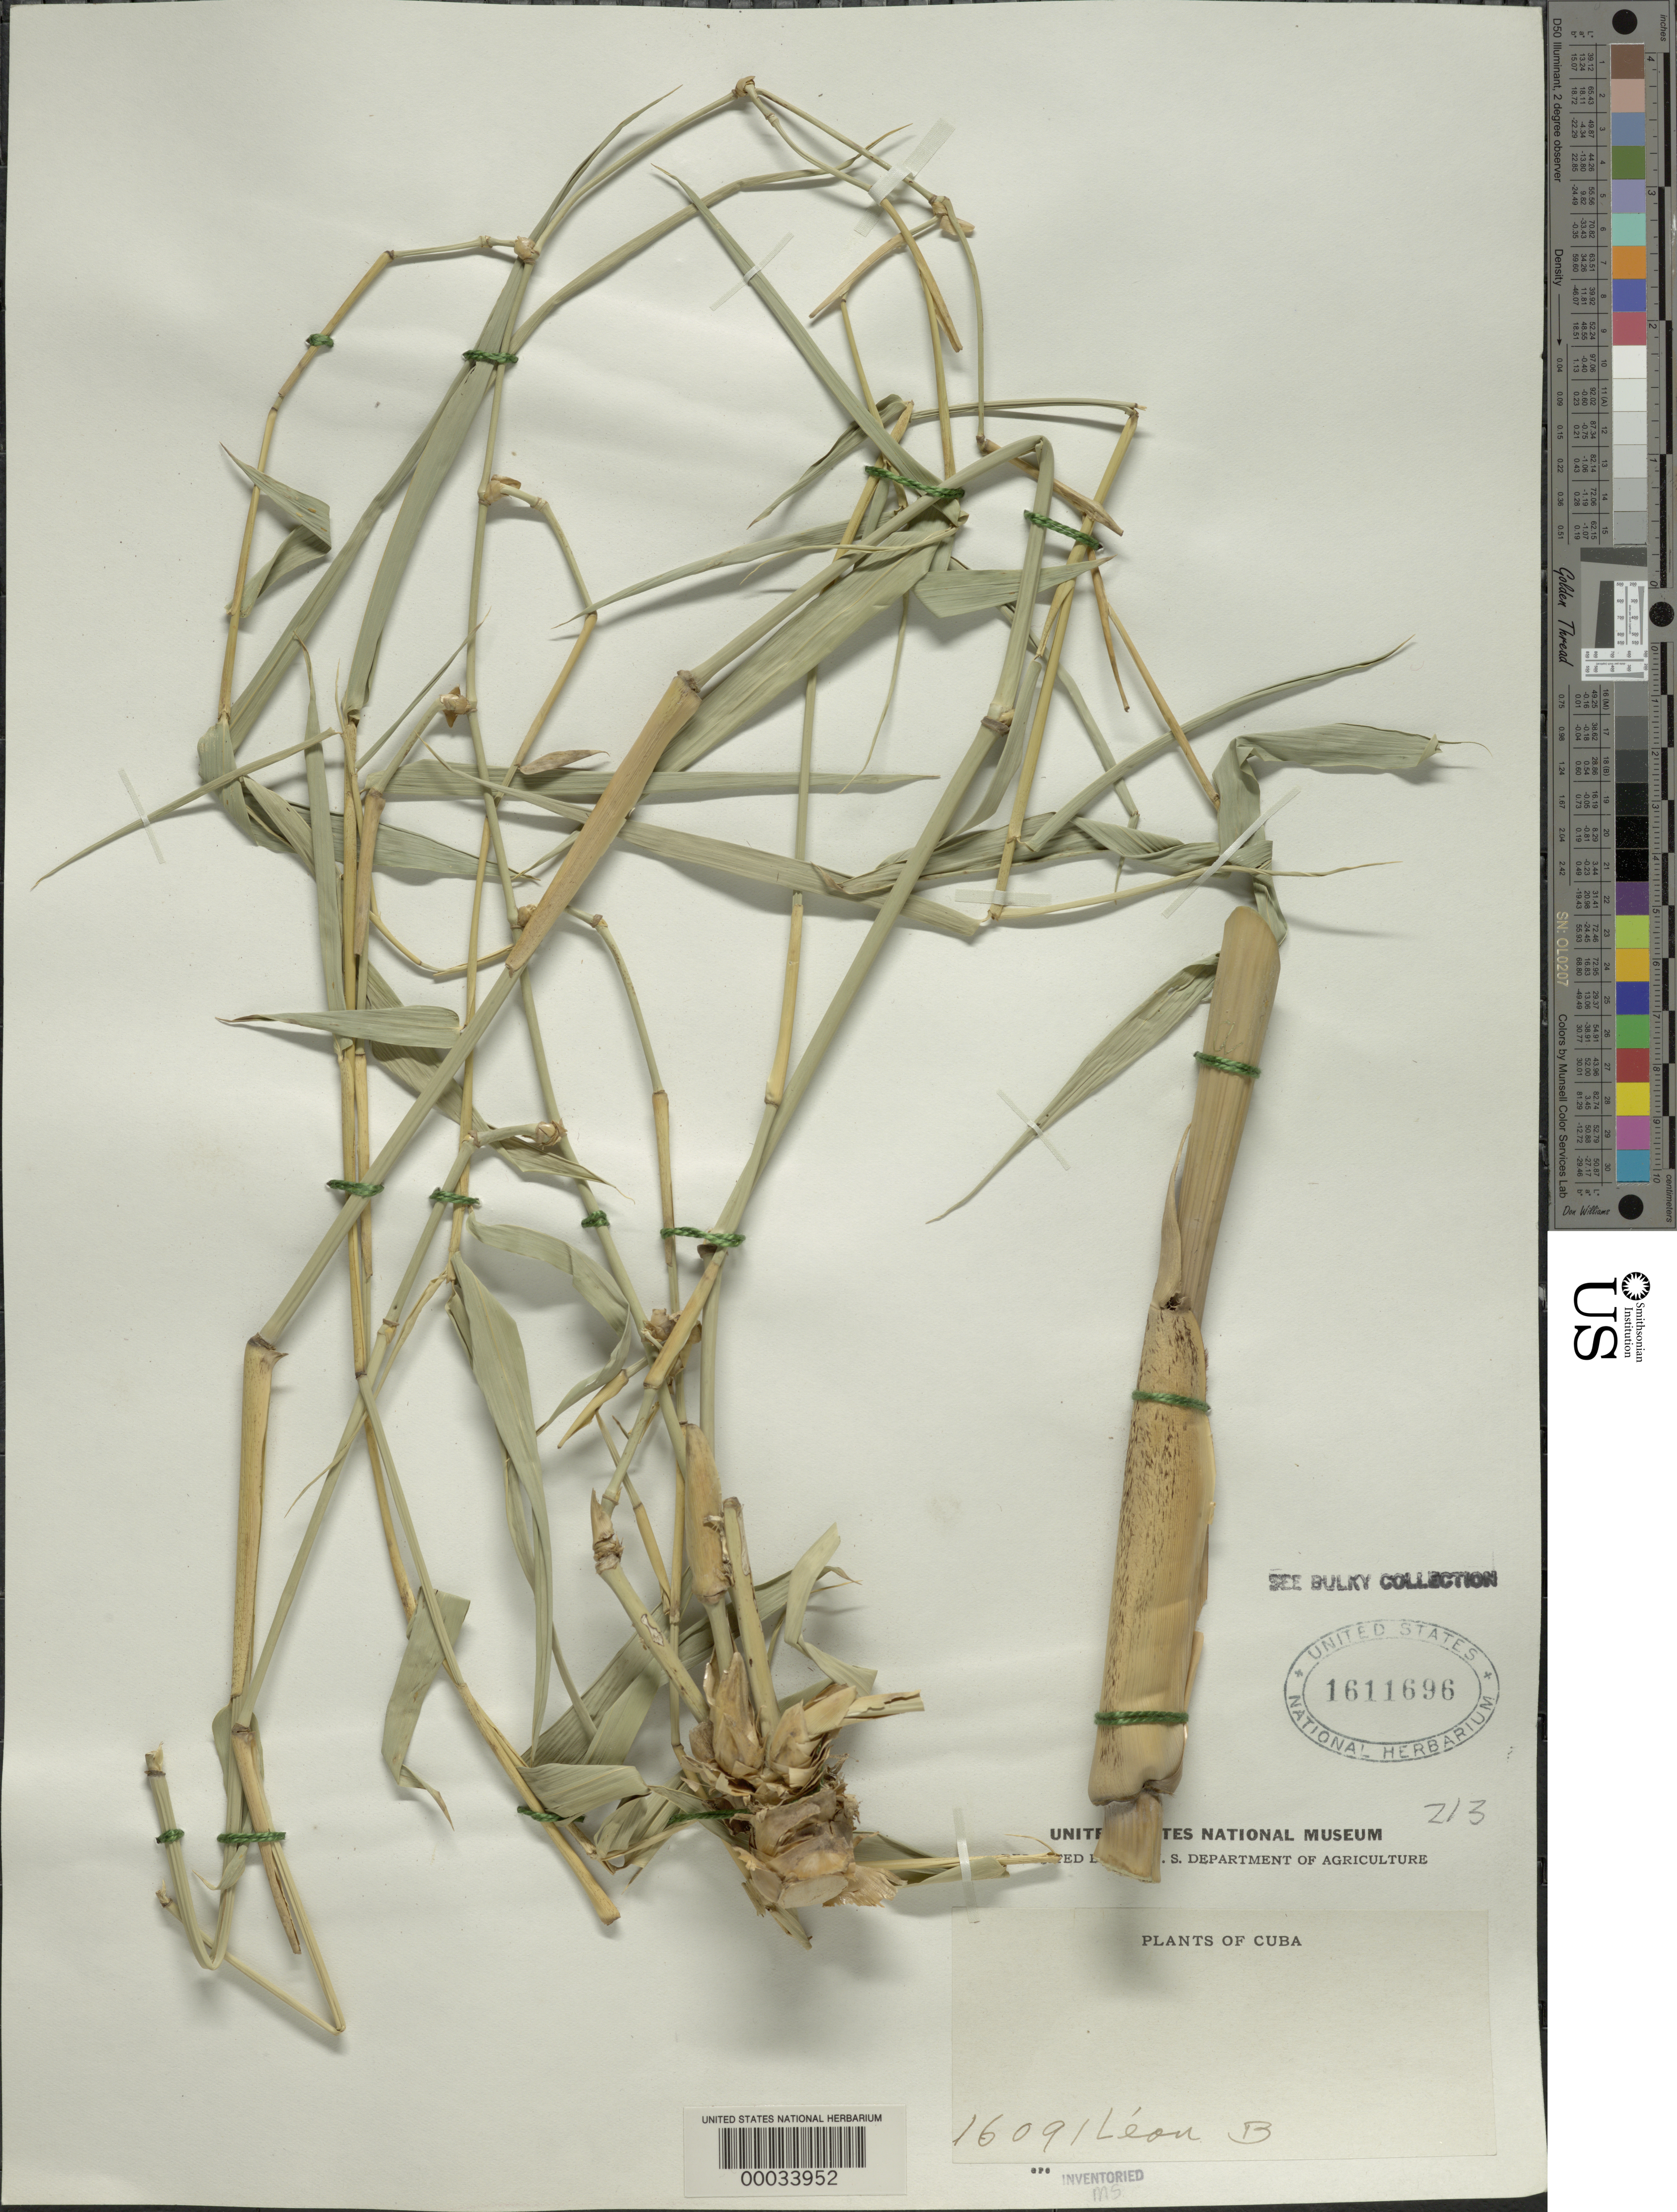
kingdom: Plantae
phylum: Tracheophyta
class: Liliopsida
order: Poales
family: Poaceae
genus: Bambusa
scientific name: Bambusa vulgaris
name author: Schrad. ex J.C. Wendl.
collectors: Bro. León & -- Porter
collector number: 16091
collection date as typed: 05 Apr 1934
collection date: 1934-04-05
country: Cuba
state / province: Pinar del Río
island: Greater Antilles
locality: Herradura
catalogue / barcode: US 1611696